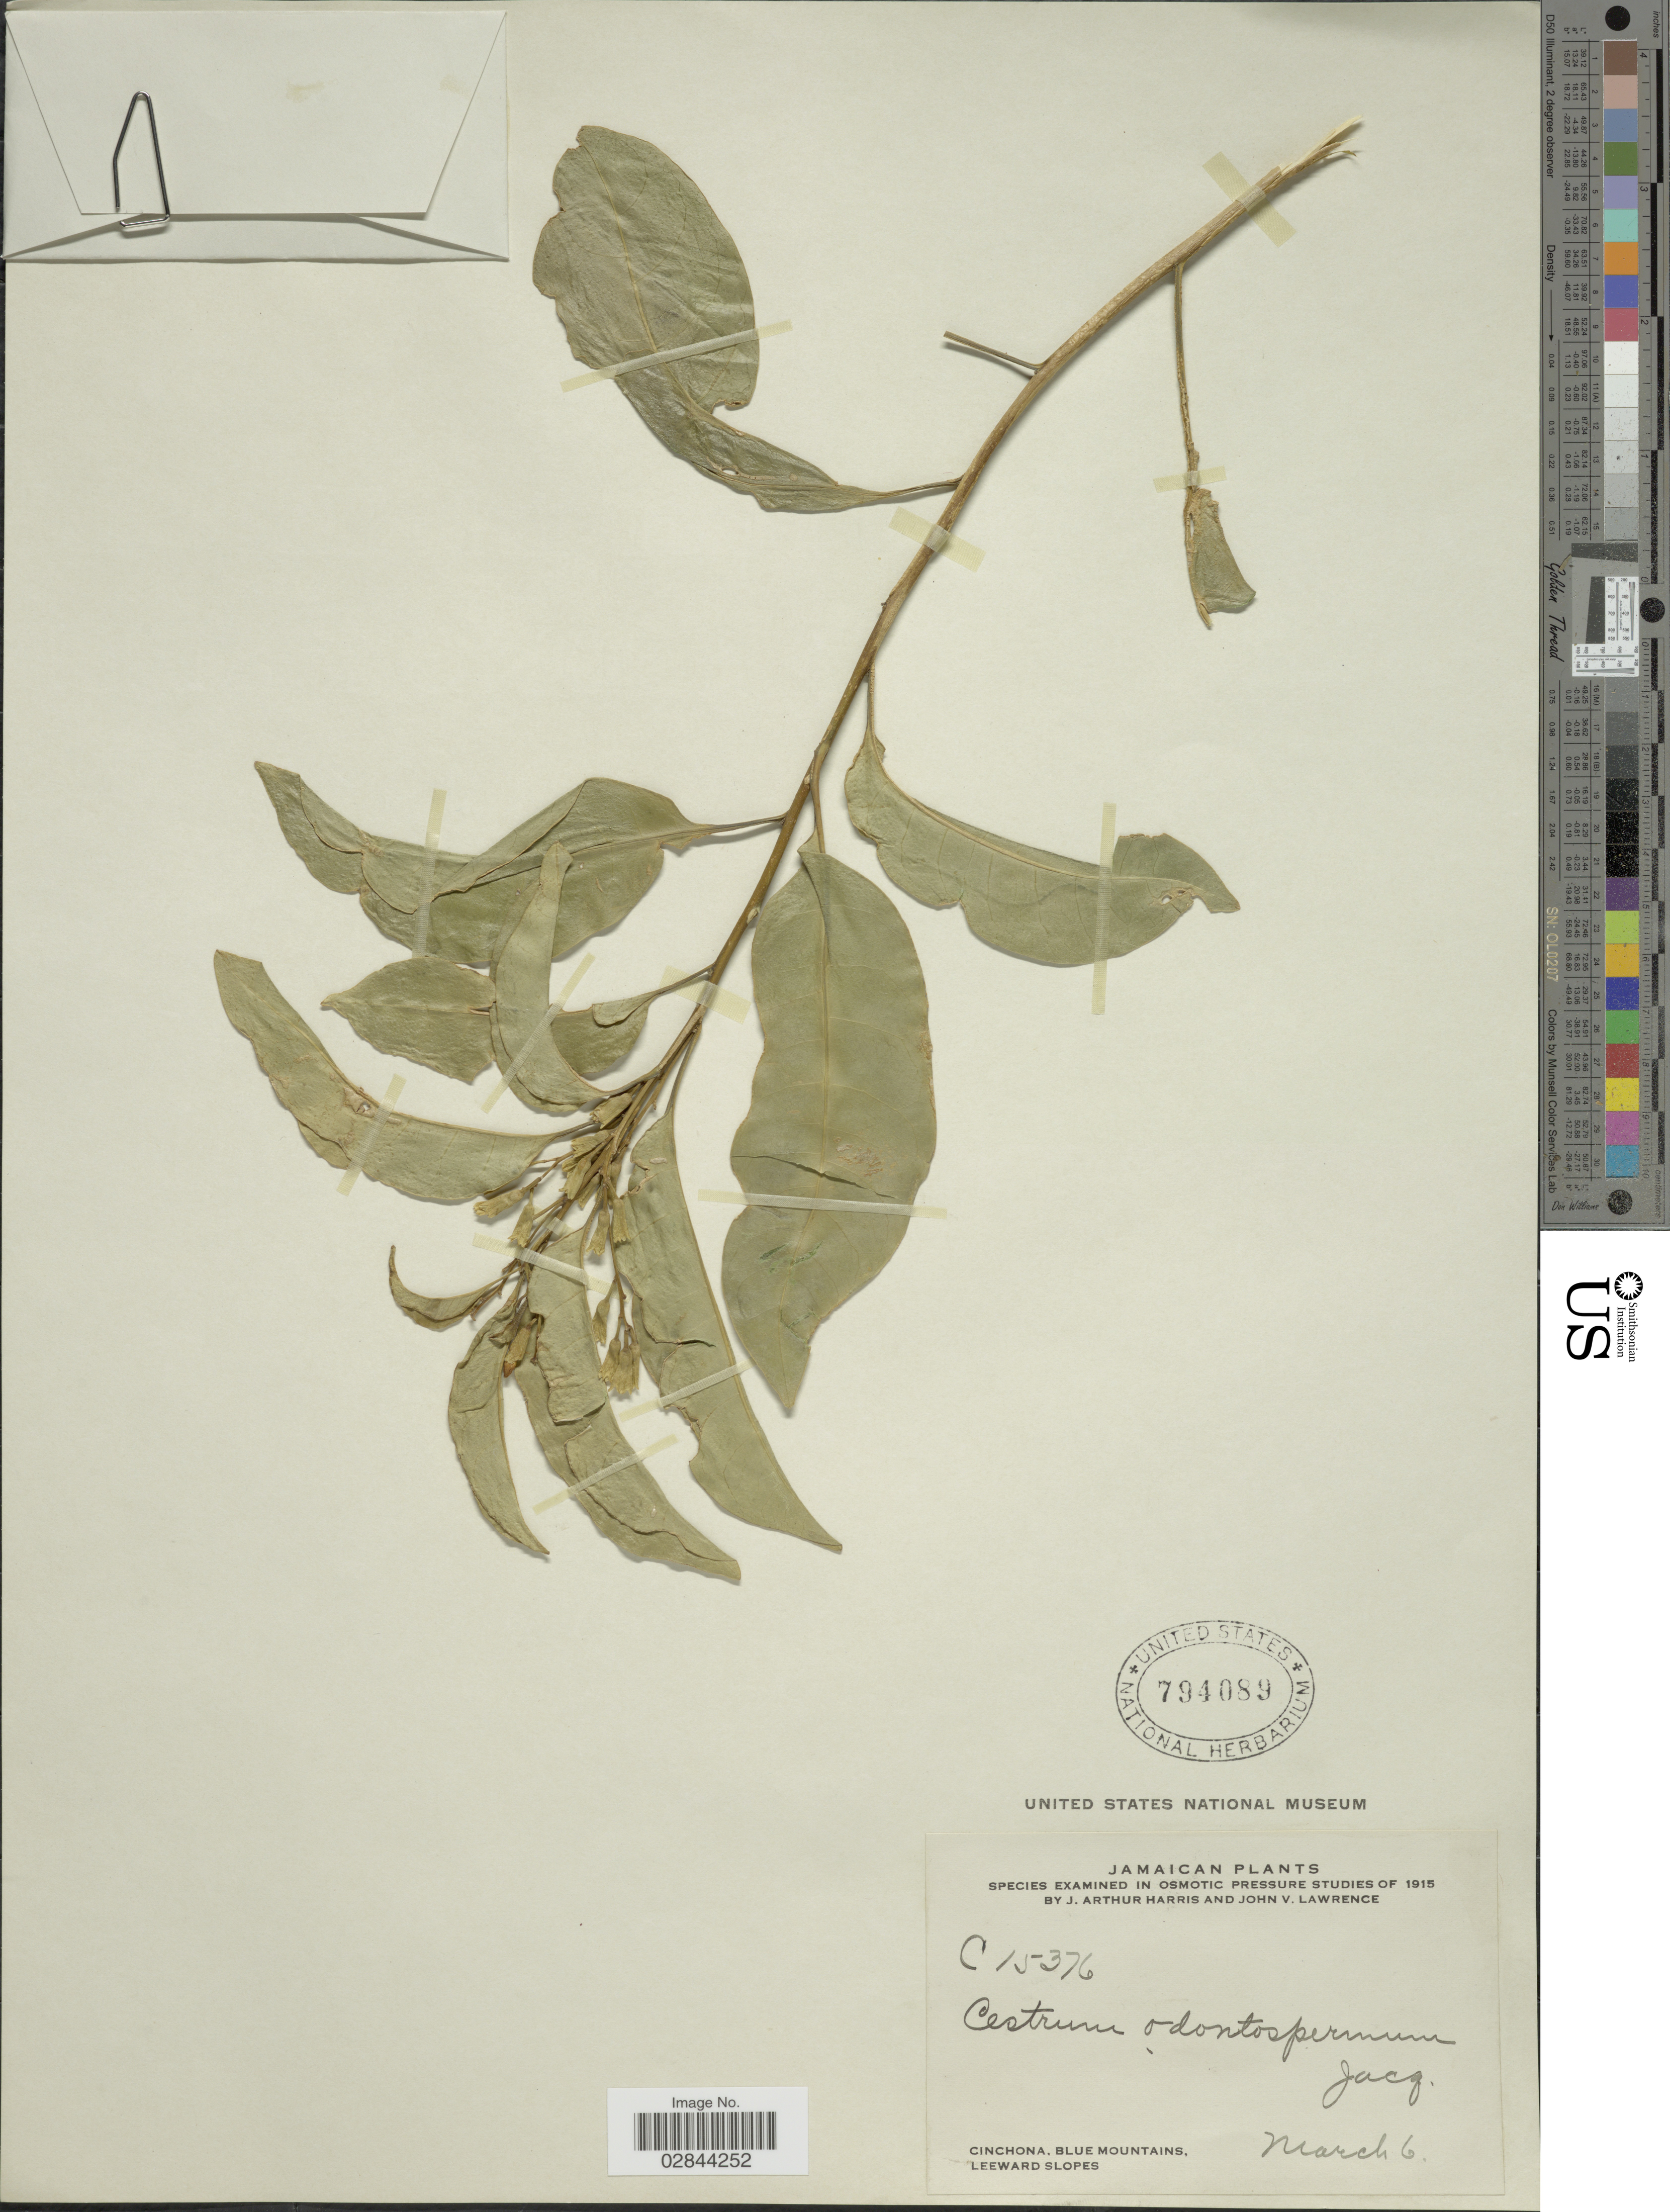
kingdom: Plantae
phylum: Tracheophyta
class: Magnoliopsida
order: Solanales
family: Solanaceae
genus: Cestrum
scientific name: Cestrum diurnum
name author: L.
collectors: J. A. Harris & J. Lawrence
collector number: C15376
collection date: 1915-03-06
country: Jamaica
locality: Cinchona, Blue Mountains, Leeward Slopes.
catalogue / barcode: US 794089